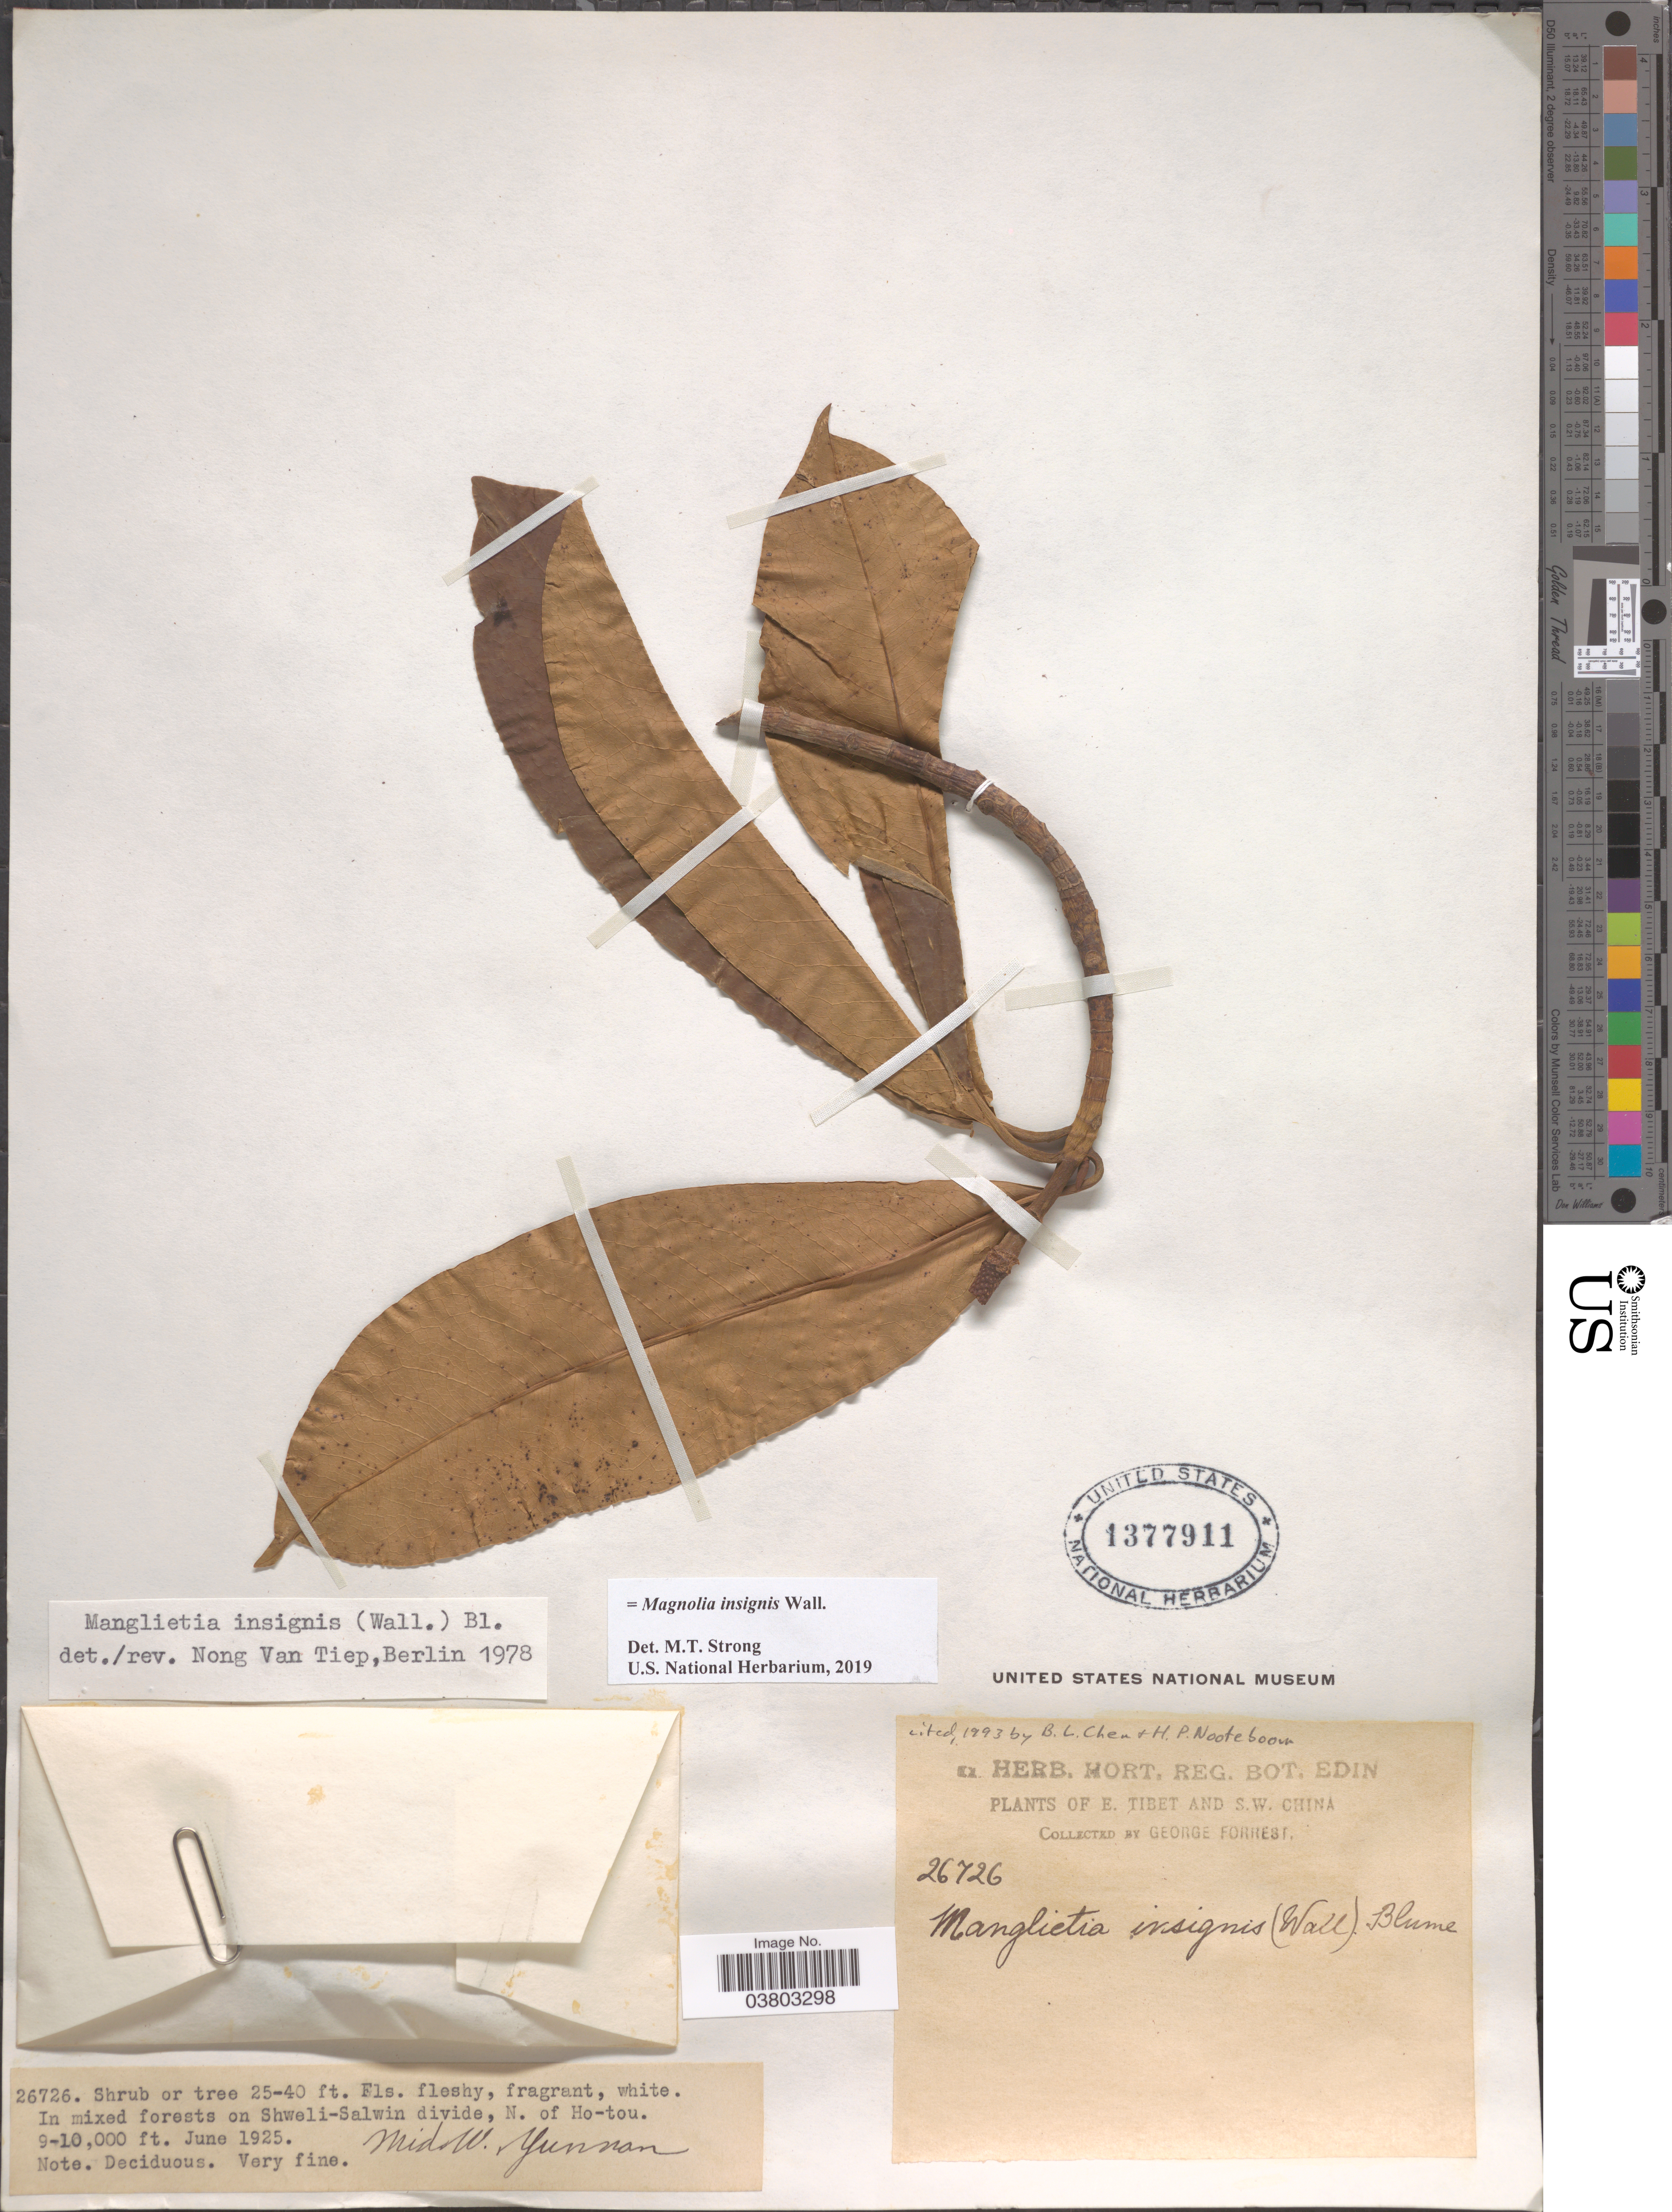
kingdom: Plantae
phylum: Tracheophyta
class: Magnoliopsida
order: Magnoliales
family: Magnoliaceae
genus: Magnolia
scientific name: Magnolia insignis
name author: Wall.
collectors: G. Forrest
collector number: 26726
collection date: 1925-06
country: China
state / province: Xizang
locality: E. Tibet and S.W. China. In mixed forests on Shweli-Salwin divide, N. of Ho-tou.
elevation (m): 2743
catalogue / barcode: US 1377911